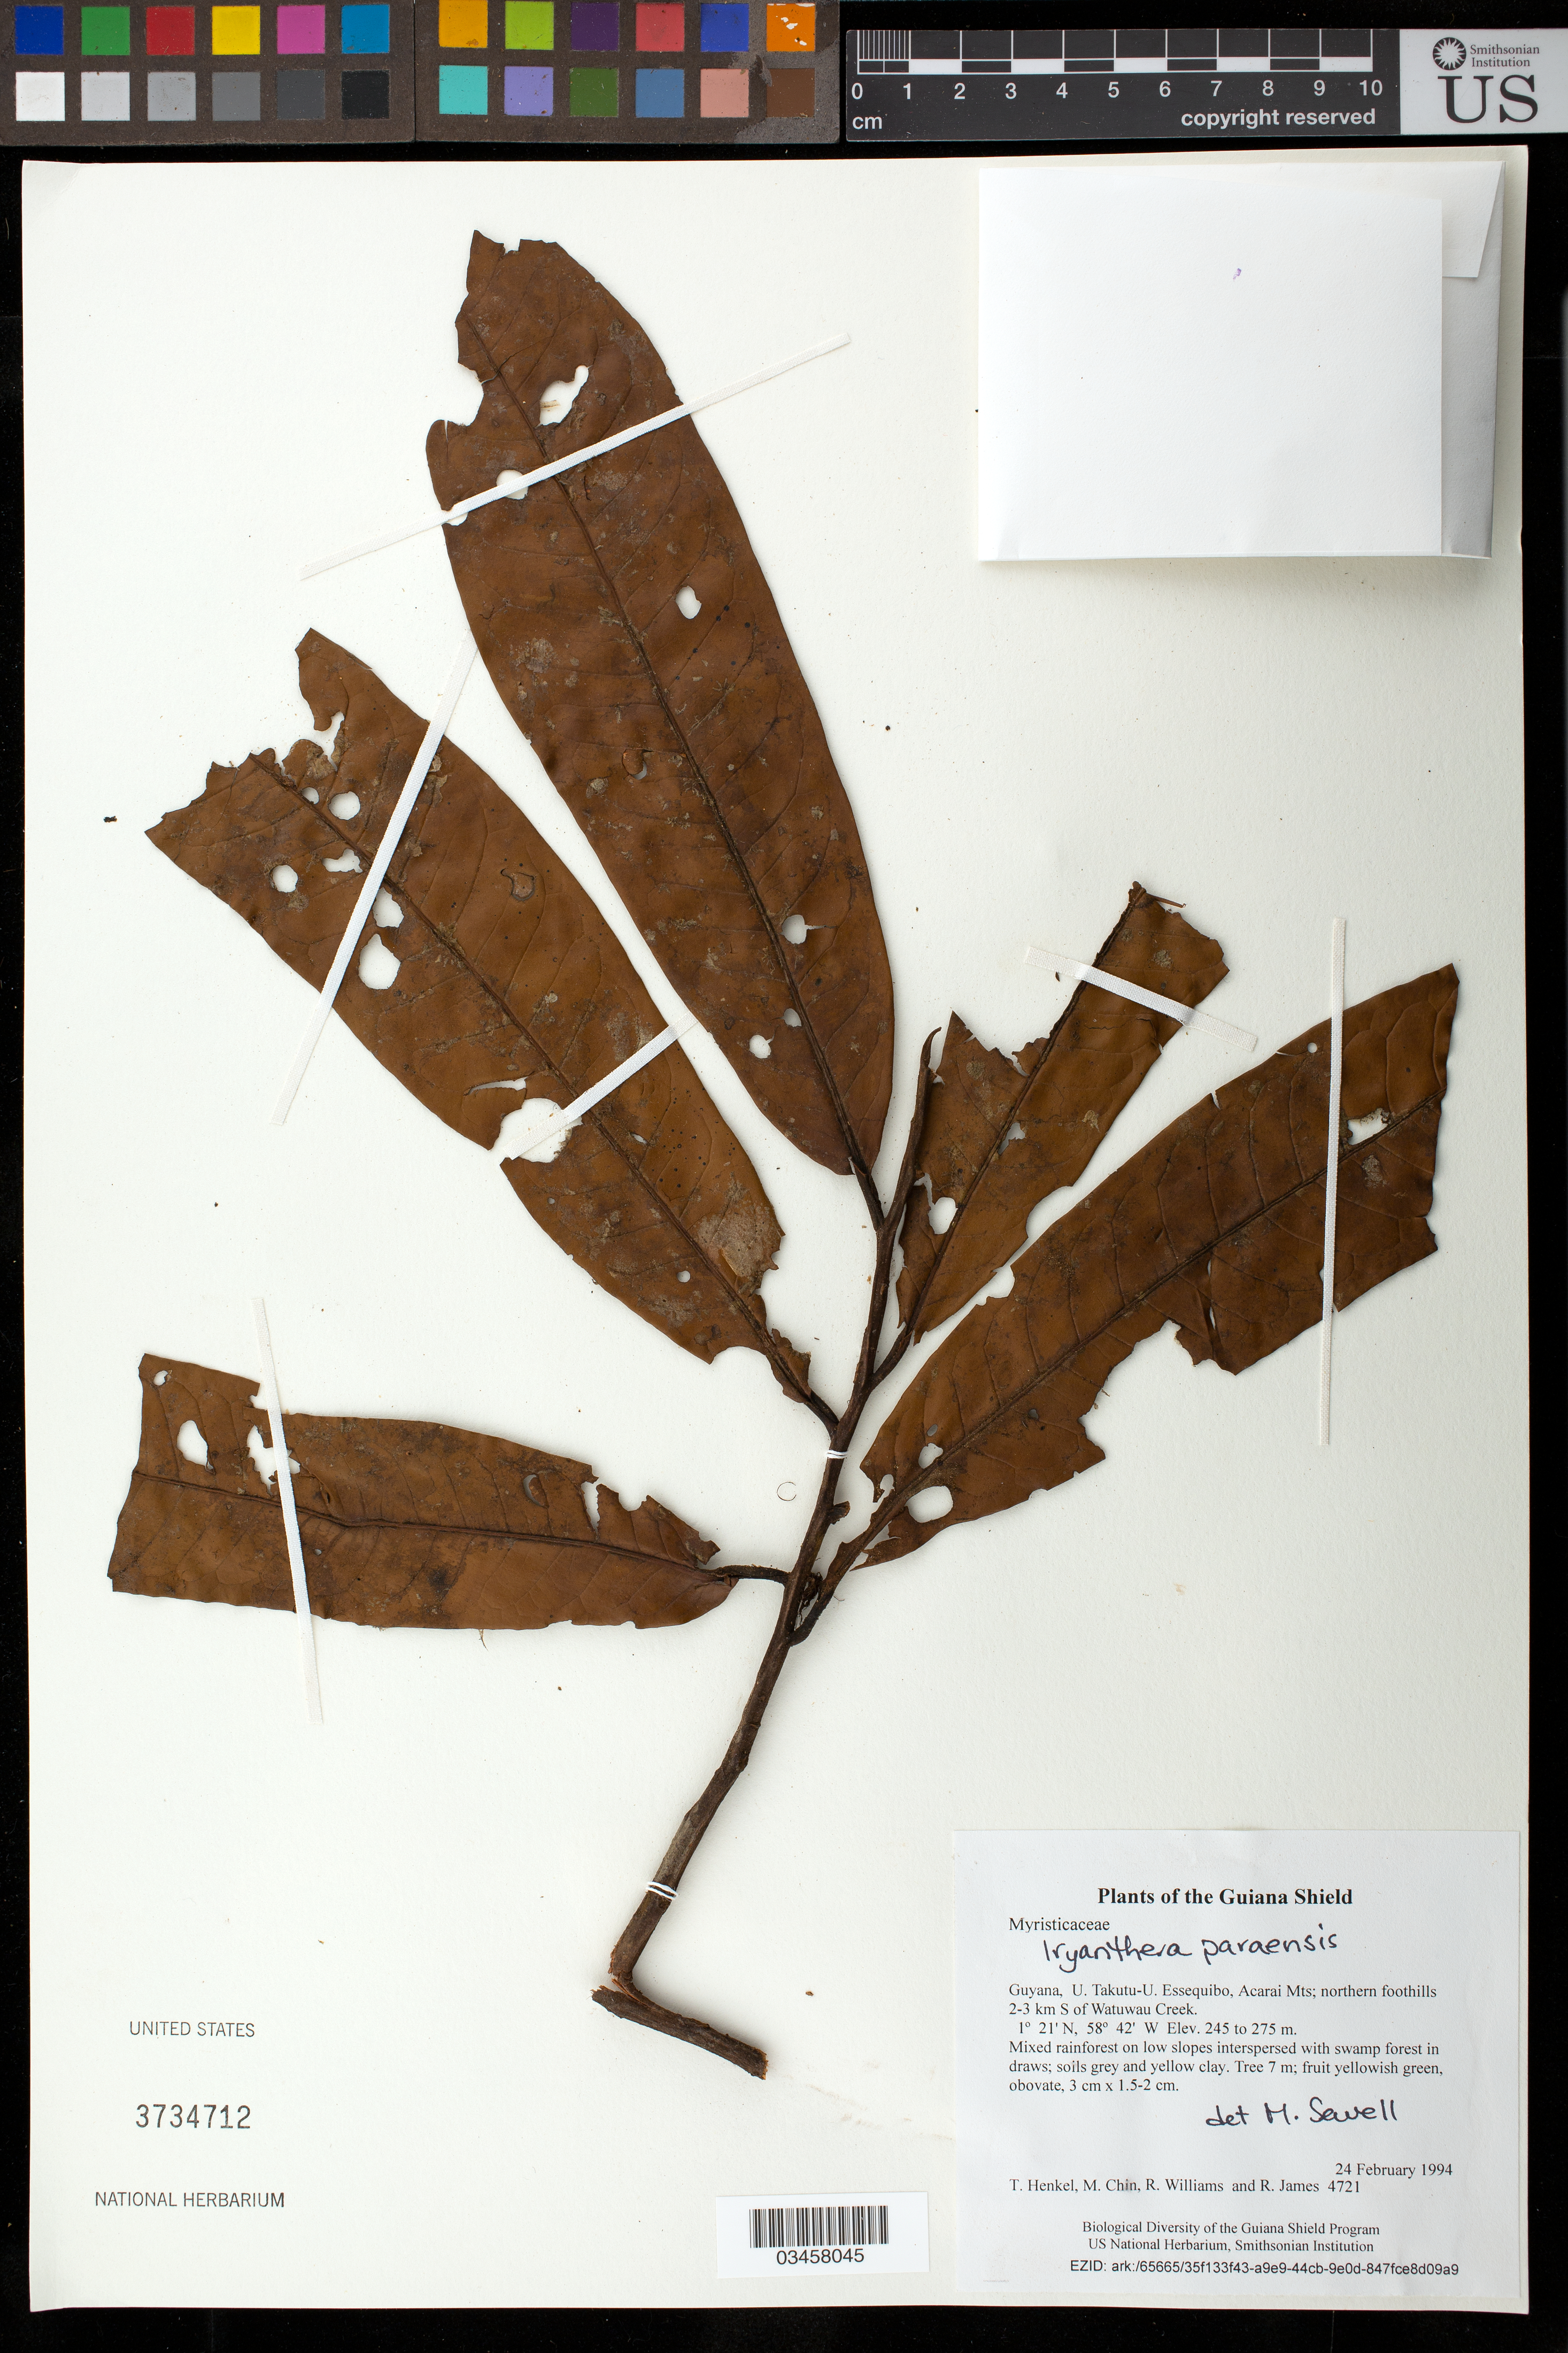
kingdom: Plantae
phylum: Tracheophyta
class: Magnoliopsida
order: Magnoliales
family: Myristicaceae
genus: Iryanthera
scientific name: Iryanthera paraensis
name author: Huber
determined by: Sewell, M.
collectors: T. Henkel, M. Chin, R. Williams & R. James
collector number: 4721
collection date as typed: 24 February 1994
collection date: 1994-02-24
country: Guyana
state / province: U. Takutu-U. Essequibo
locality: Acarai Mts; northern foothills 2-3 km S of Watuwau Creek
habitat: Mixed rainforest on low slopes interspersed with swamp forest in draws; soils grey and yellow clay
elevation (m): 245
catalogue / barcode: US 3734712